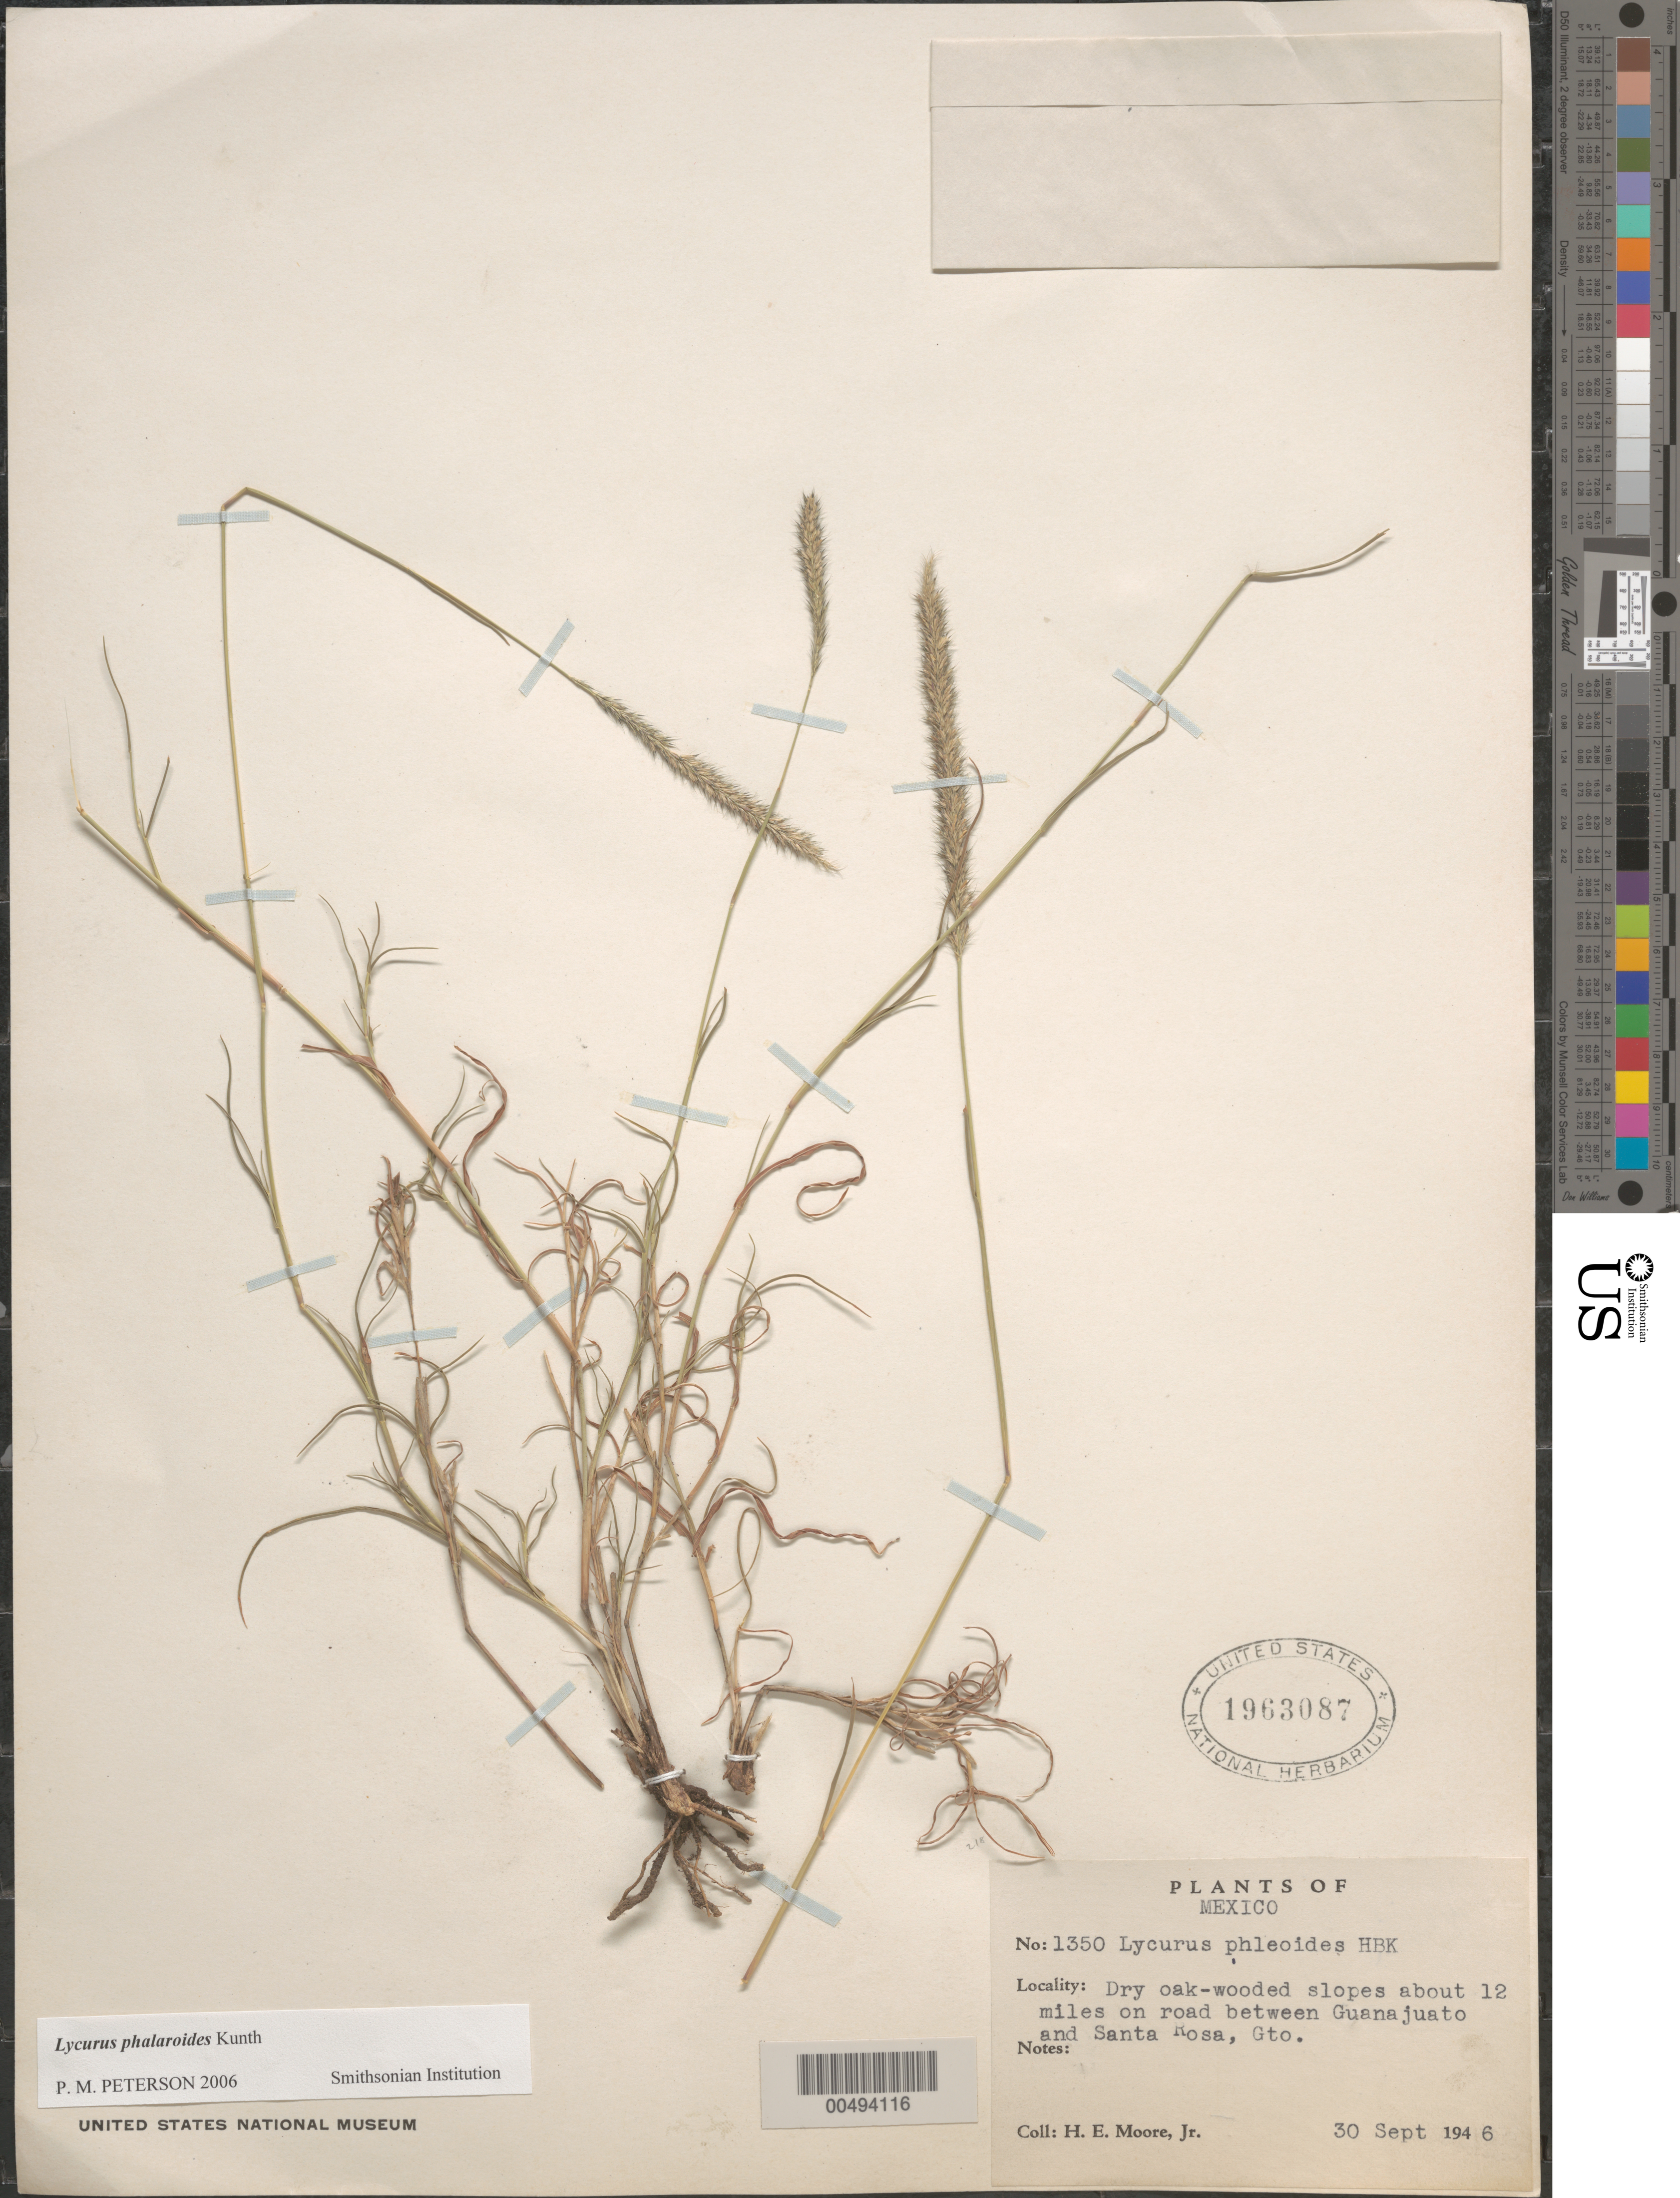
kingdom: Plantae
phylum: Tracheophyta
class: Liliopsida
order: Poales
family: Poaceae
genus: Lycurus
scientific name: Lycurus phalaroides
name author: Kunth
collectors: H. E. Moore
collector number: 1350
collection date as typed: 30 Sep 1946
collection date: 1946-09-30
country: Mexico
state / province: Guanajuato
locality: About 12 mi on rd between Guanajuato & Santa Rosa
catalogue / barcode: US 1963087